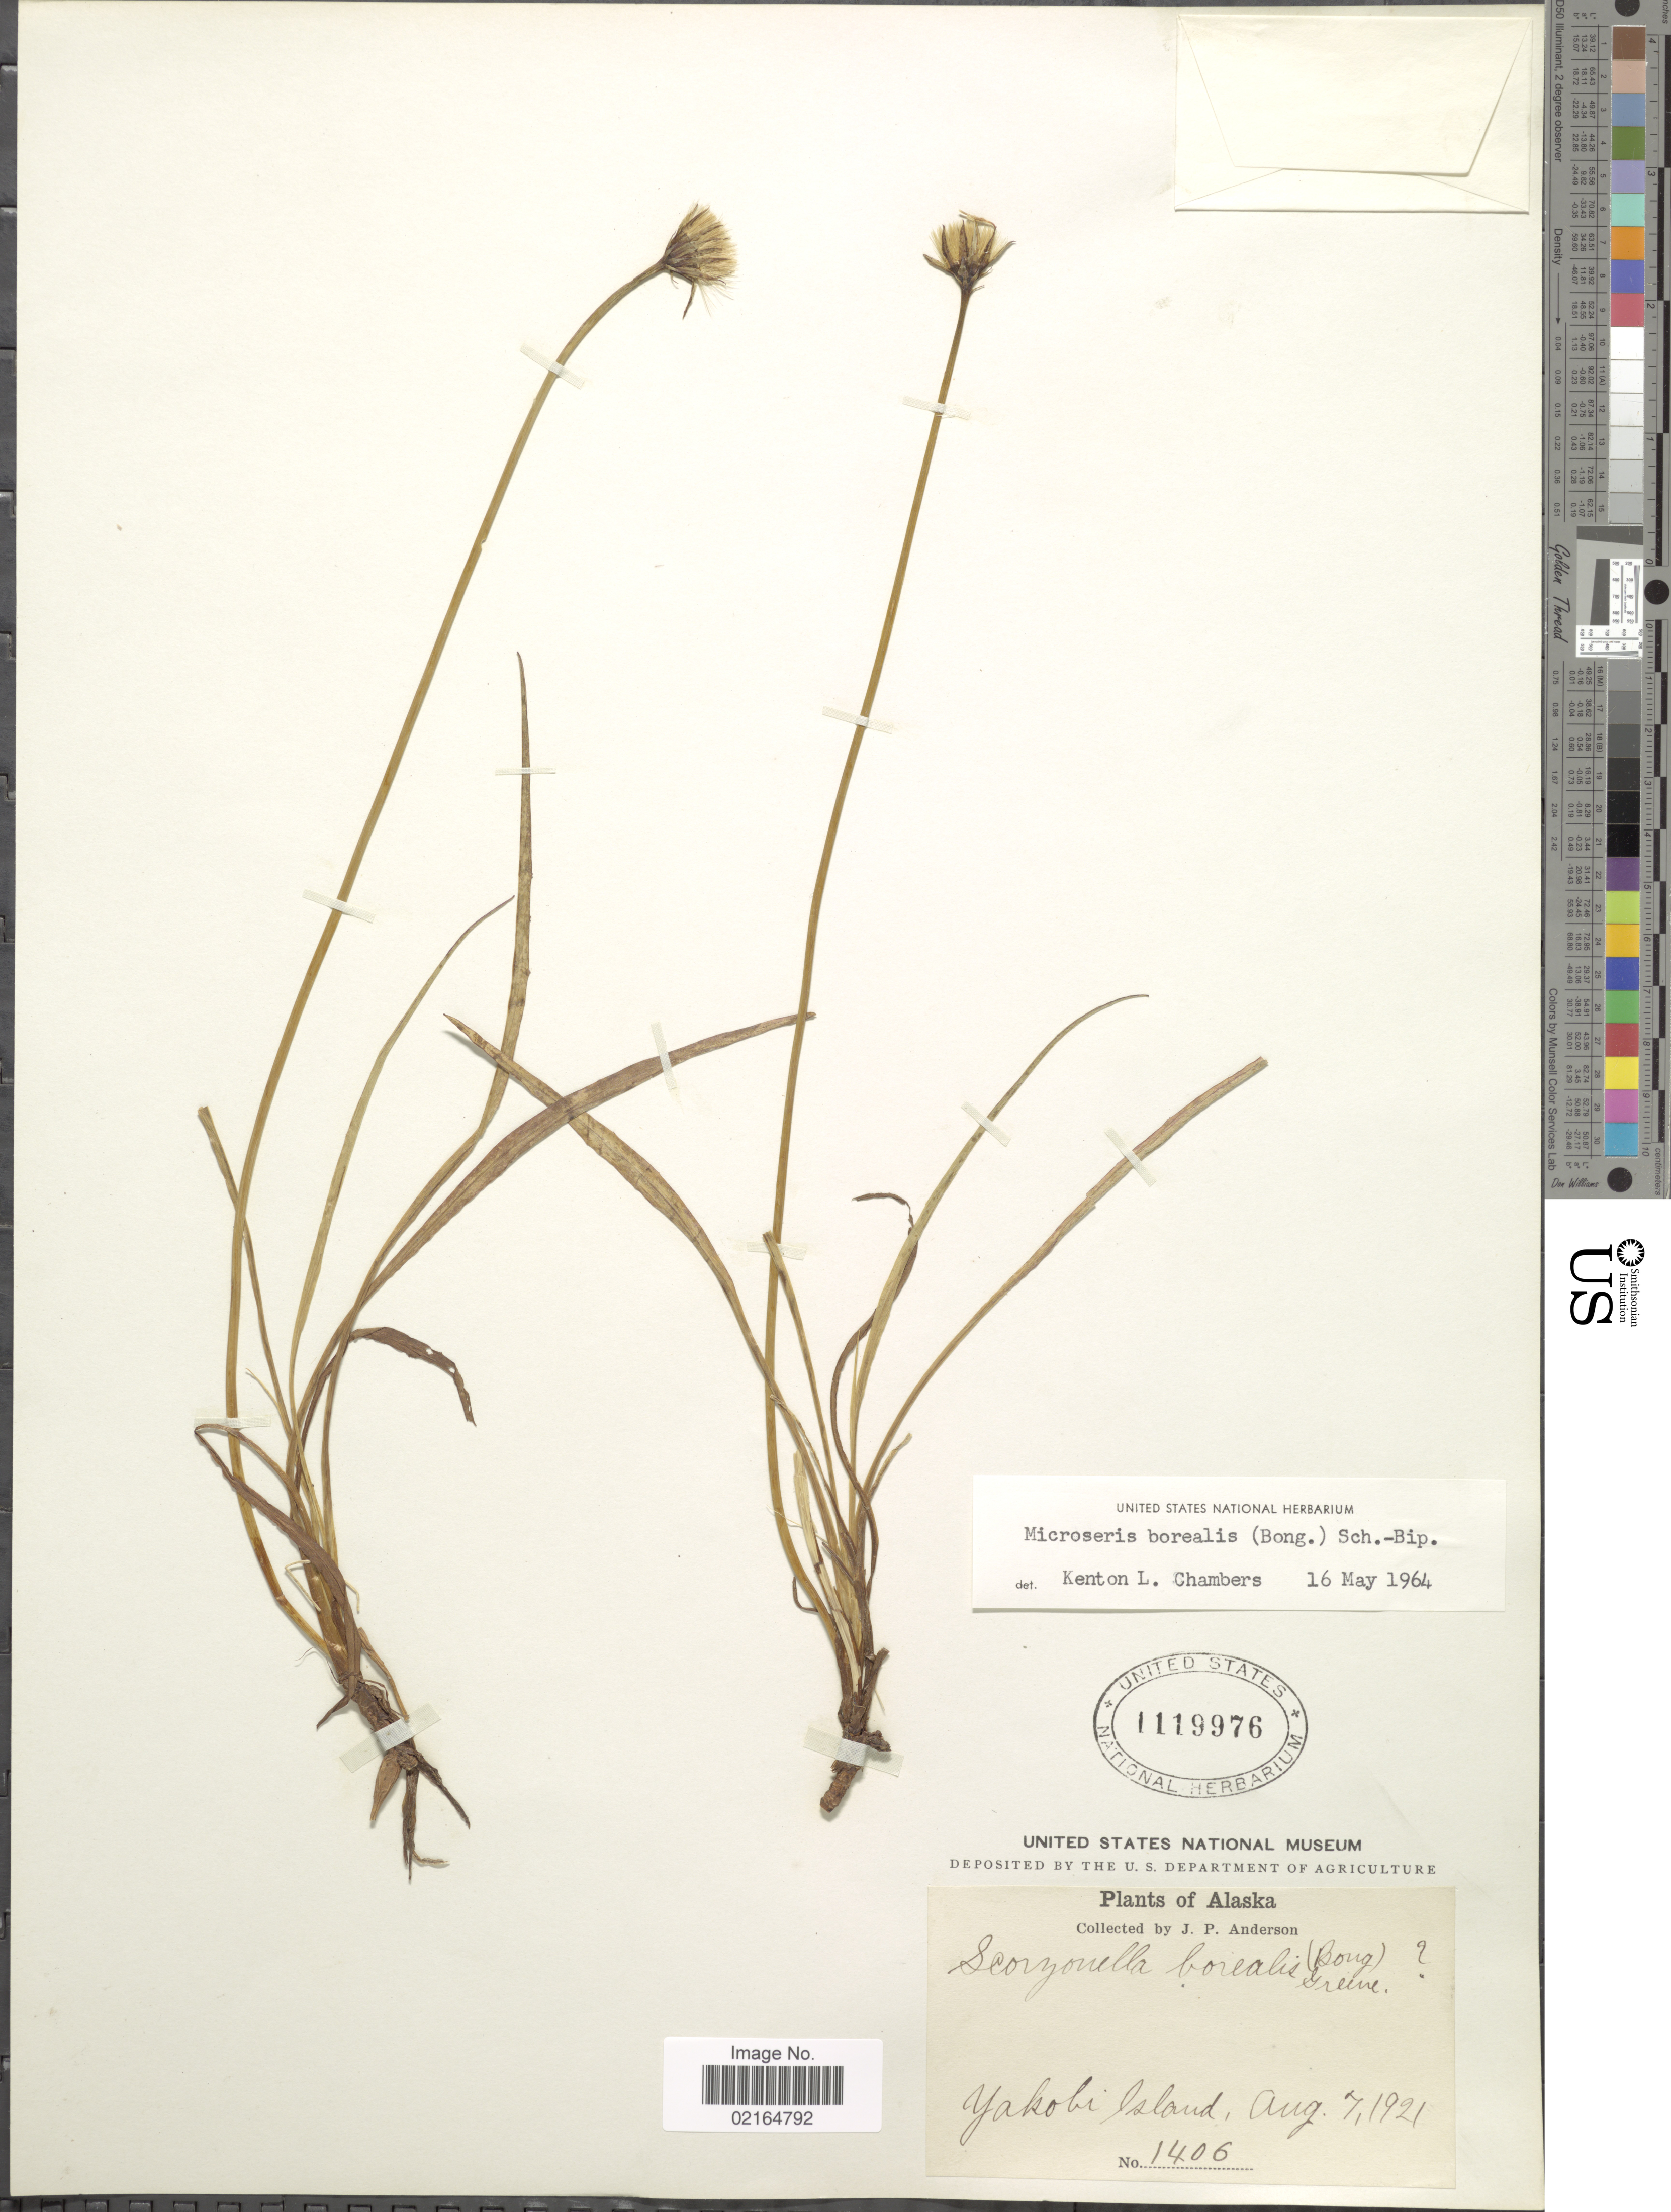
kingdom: Plantae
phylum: Tracheophyta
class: Magnoliopsida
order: Asterales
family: Asteraceae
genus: Microseris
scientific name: Microseris borealis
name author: (Bong.) Sch. Bip.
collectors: J. P. Anderson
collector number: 1406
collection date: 1921-08-07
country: United States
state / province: Alaska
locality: Yakobi Island.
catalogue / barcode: US 1119976